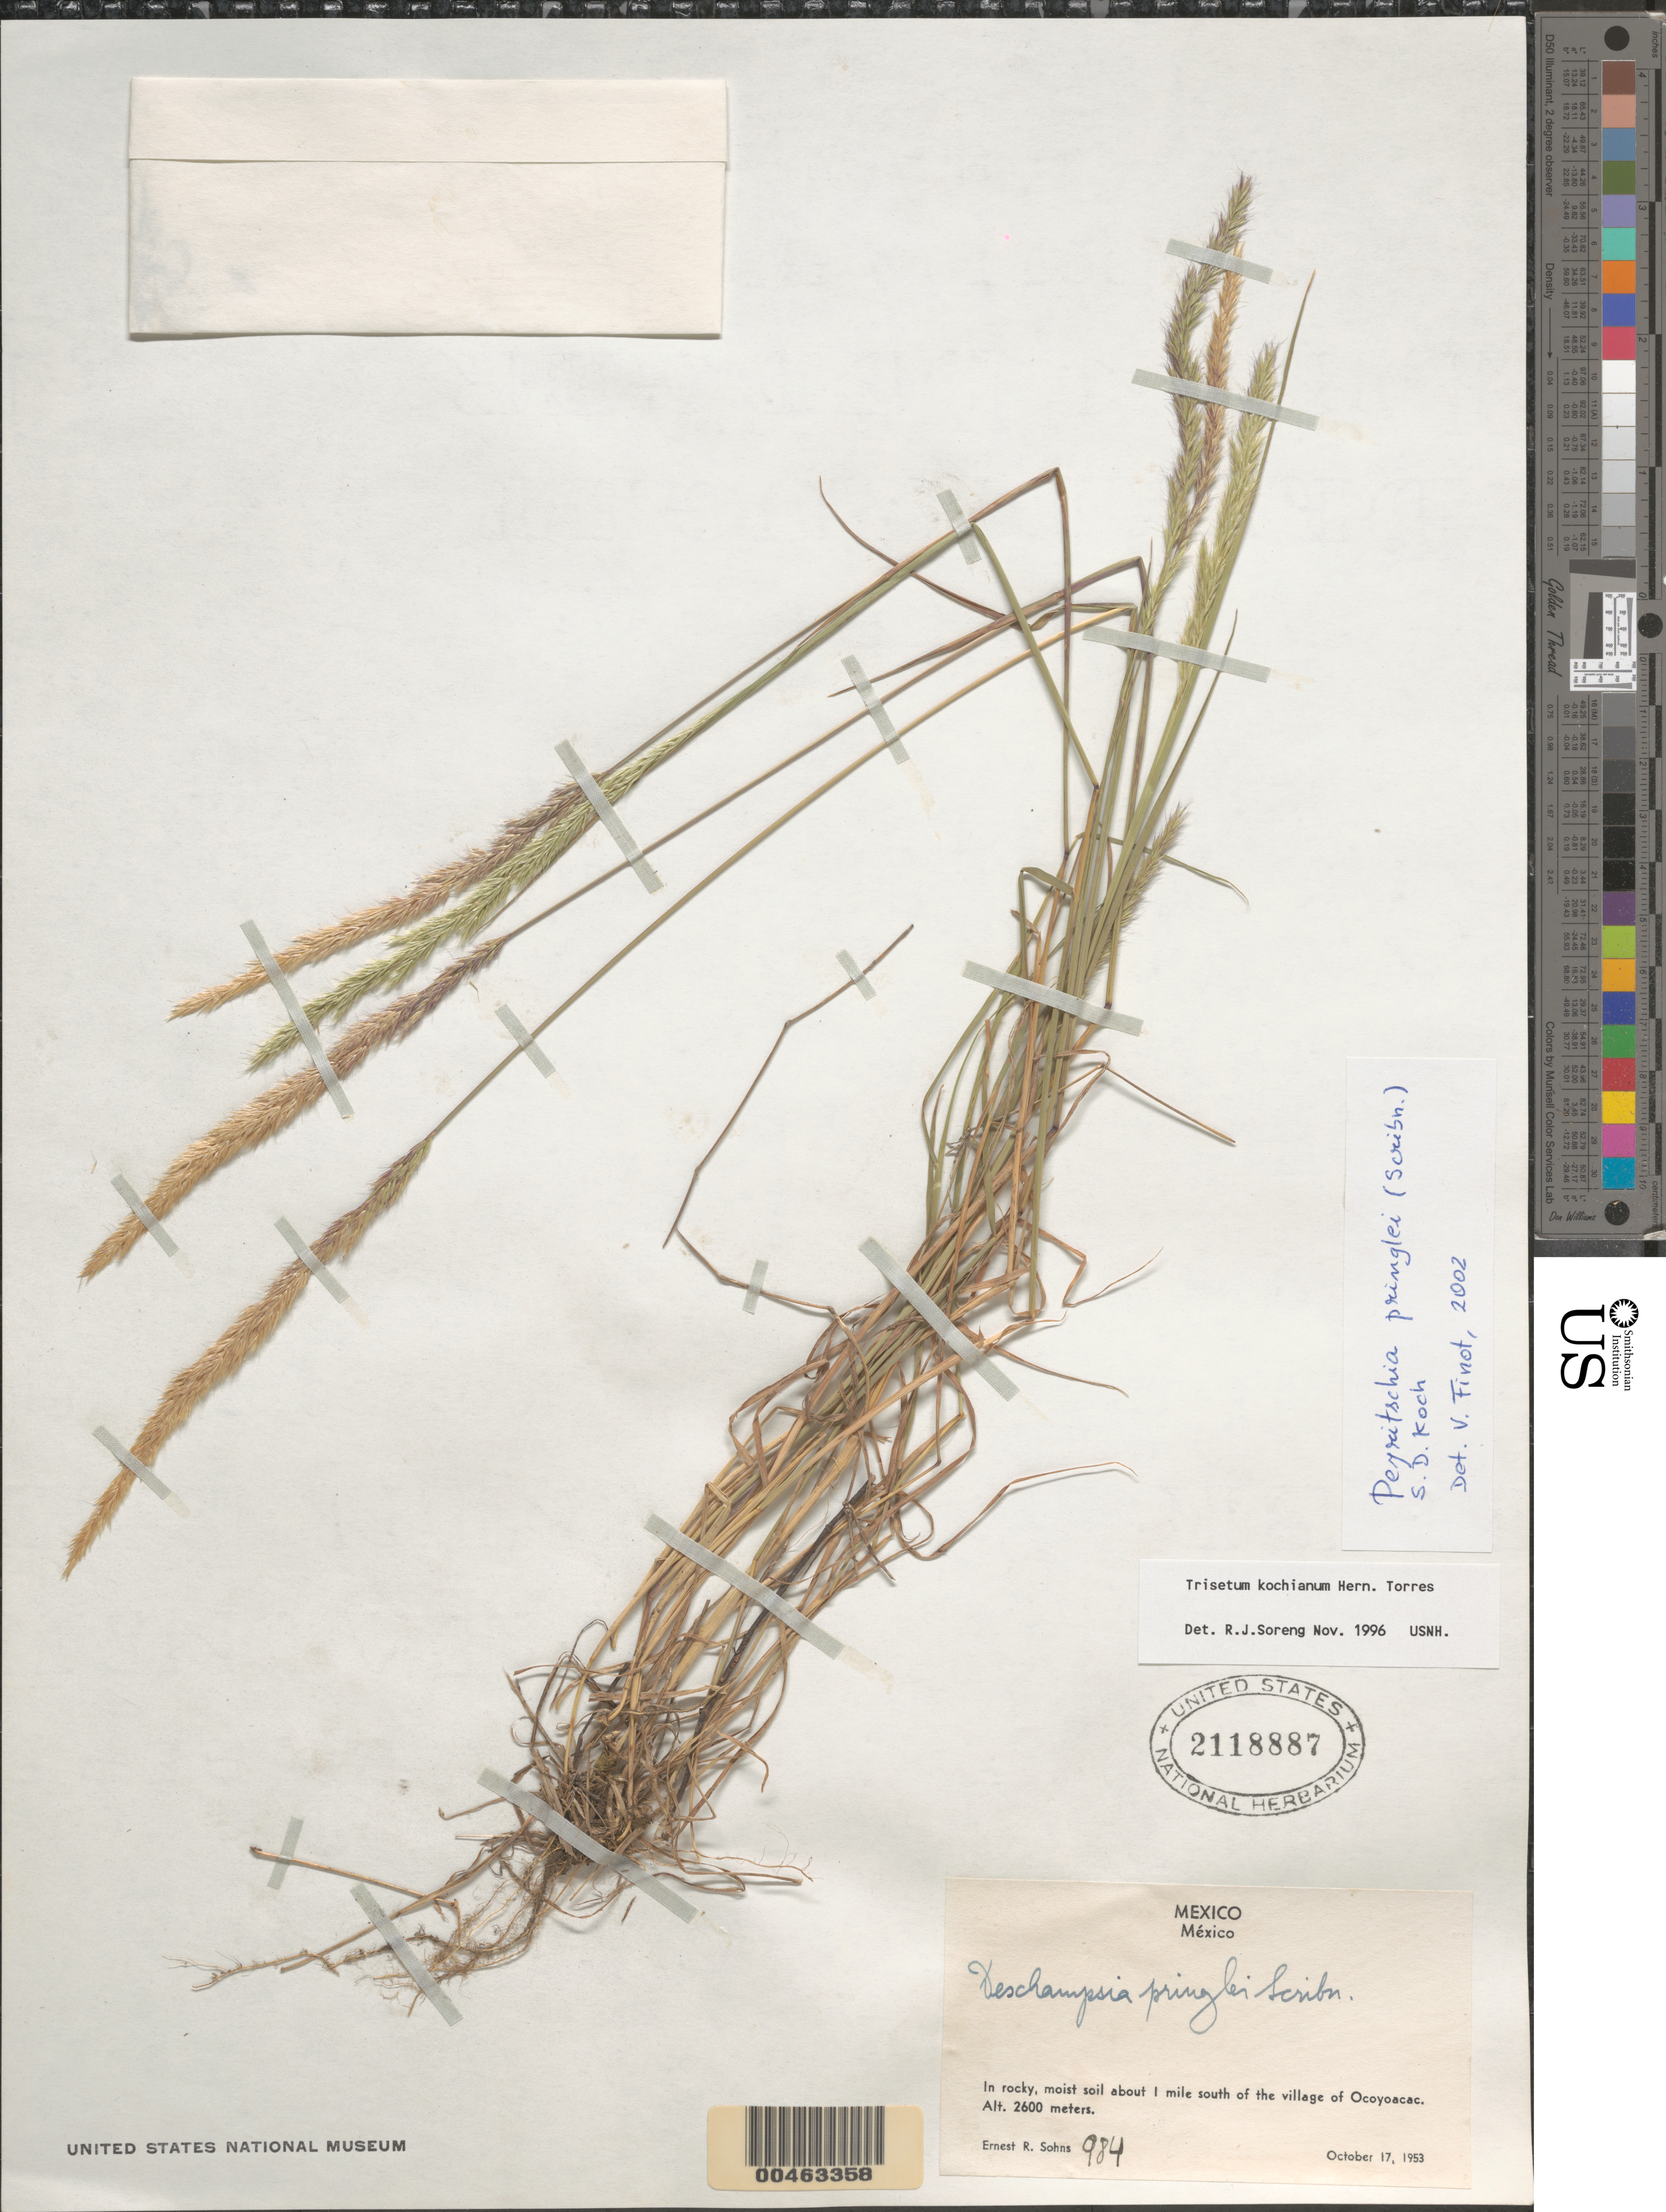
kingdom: Plantae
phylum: Tracheophyta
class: Liliopsida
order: Poales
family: Poaceae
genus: Peyritschia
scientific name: Peyritschia pringlei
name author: (Scribn.) S.D. Koch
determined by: Finot, V. L.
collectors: E. R. Sohns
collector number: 984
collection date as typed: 17 Oct 1953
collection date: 1953-10-17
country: Mexico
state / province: México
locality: About 1 mile S of the village of Ocoyoacac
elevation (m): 2600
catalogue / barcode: US 2118887